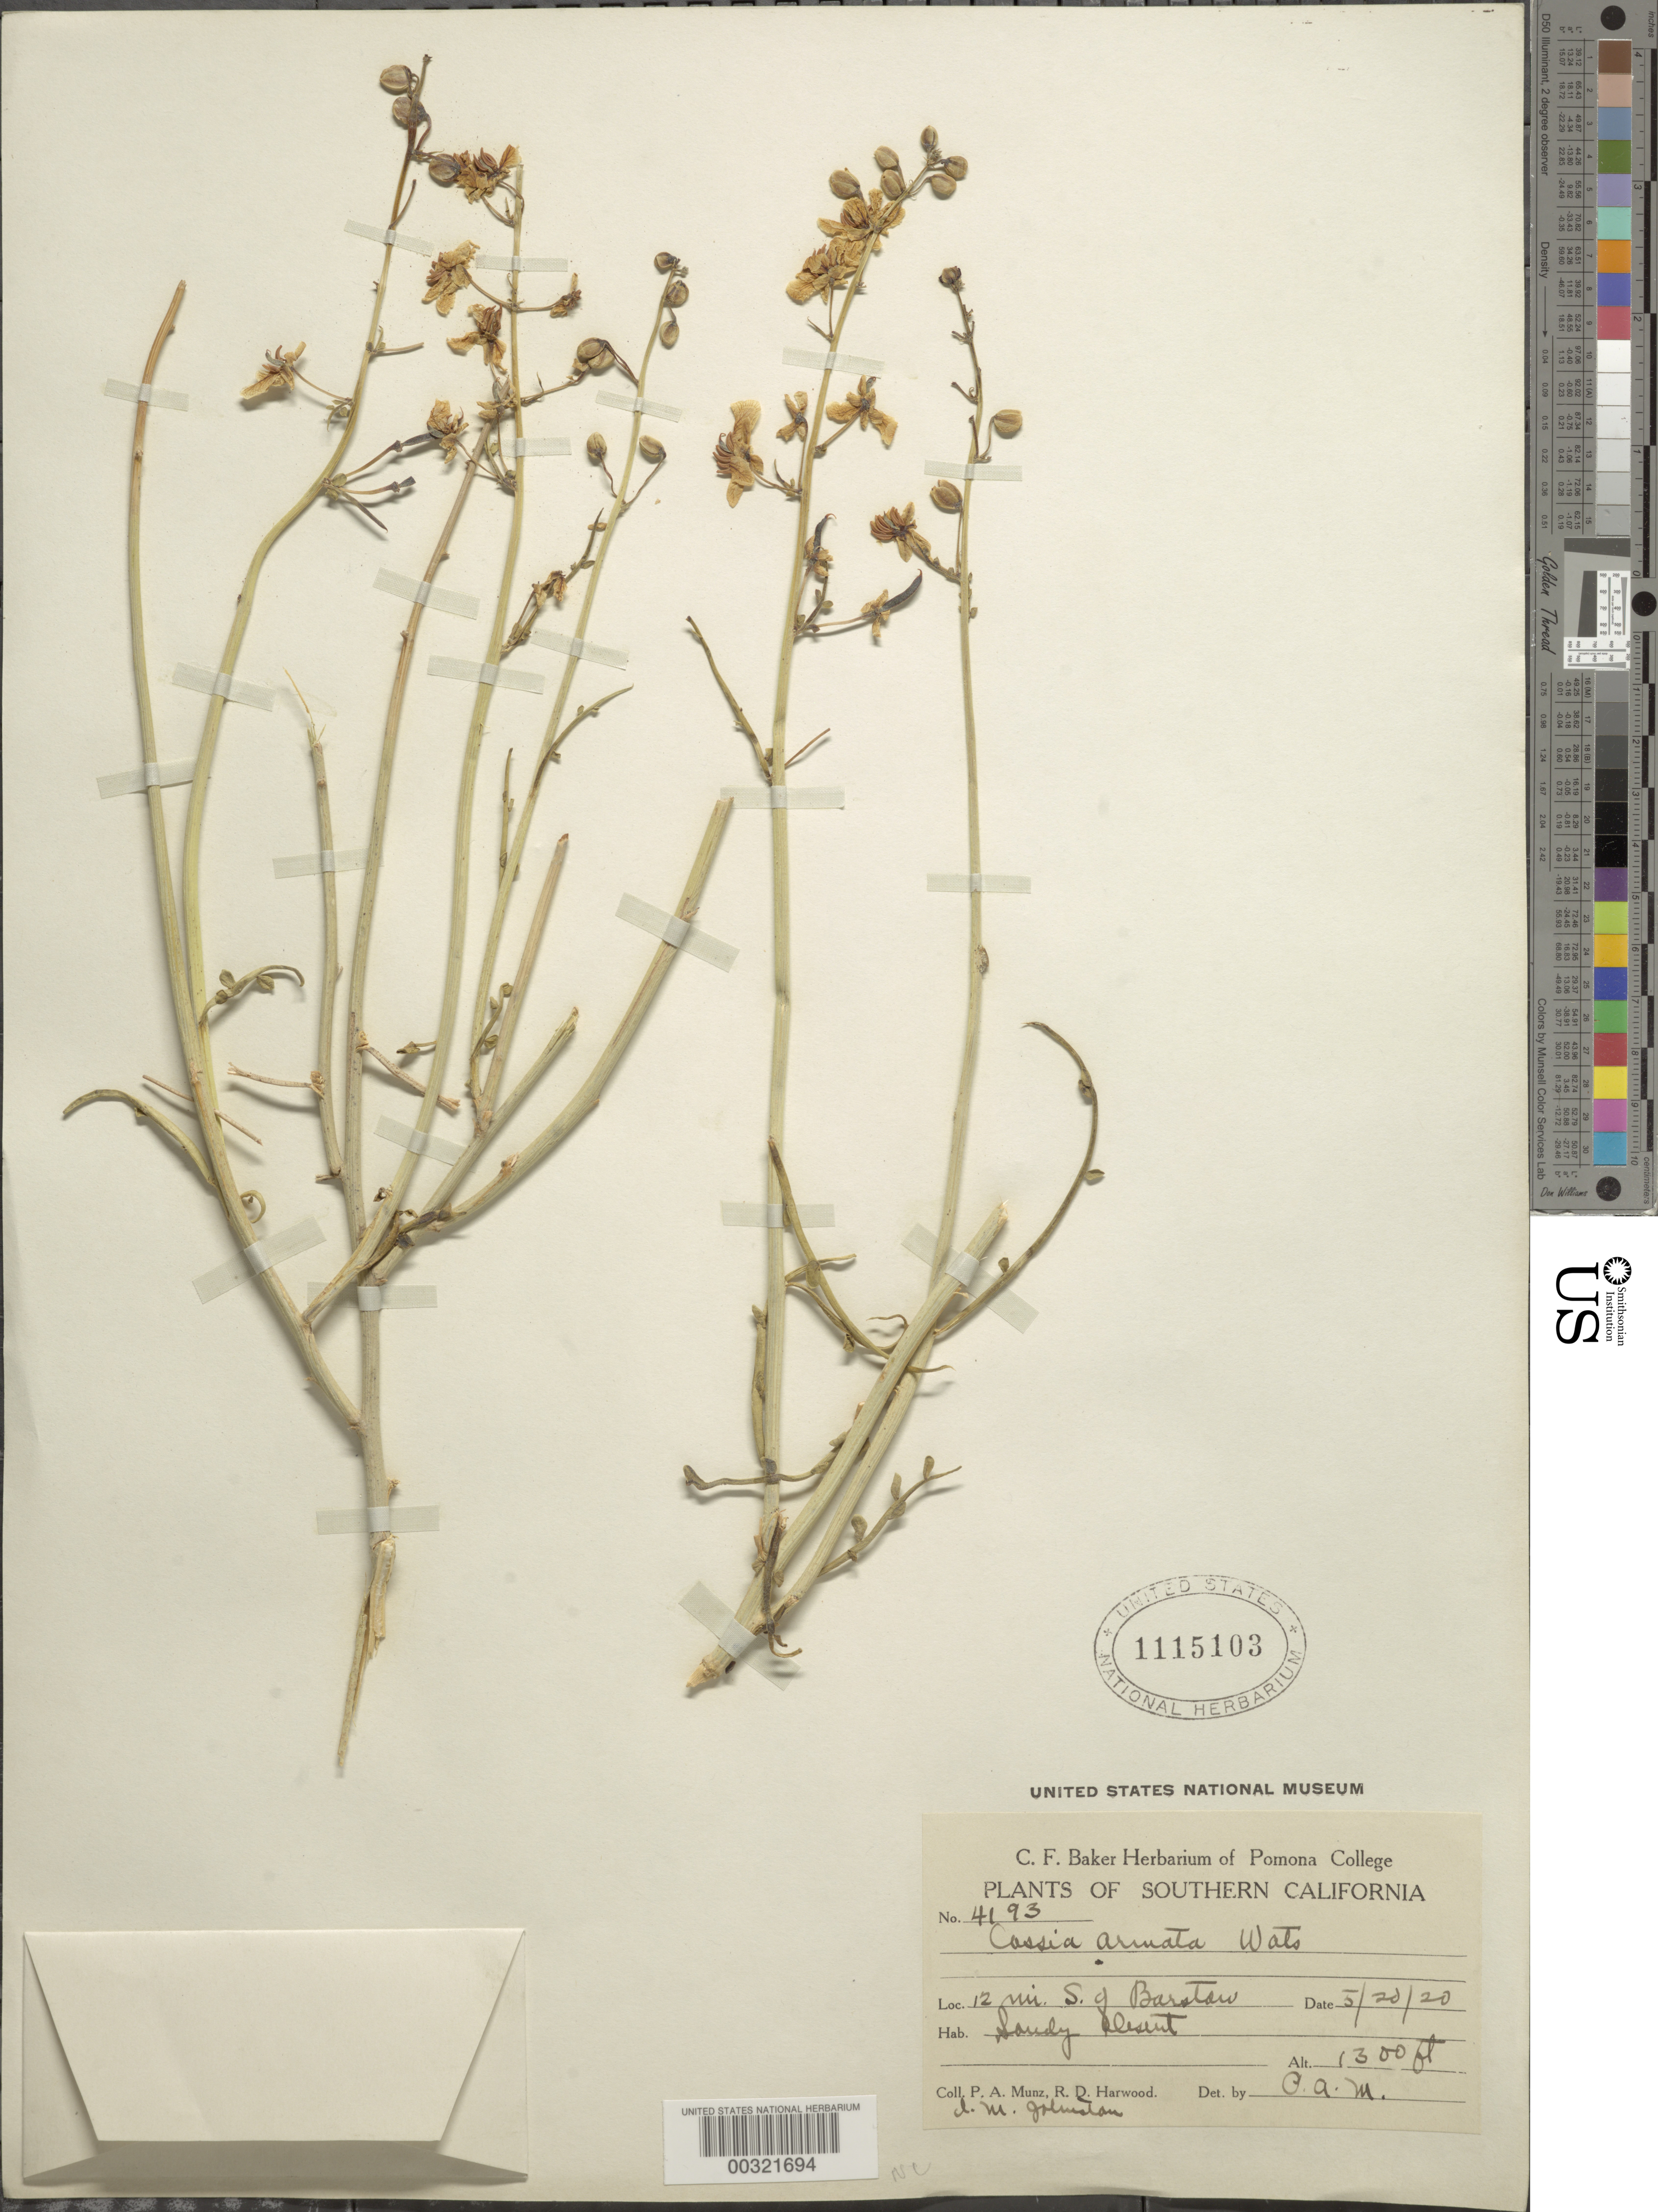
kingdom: Plantae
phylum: Tracheophyta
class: Magnoliopsida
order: Fabales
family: Fabaceae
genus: Senna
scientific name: Senna armata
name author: (S. Watson) H.S. Irwin & Barneby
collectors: P. A. Munz, R. Harwood & I.M. Johnston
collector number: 4193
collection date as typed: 20 May 1920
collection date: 1920-05-20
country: United States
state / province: California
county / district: San Bernardino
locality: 12 mi s of barstow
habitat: Sandy desert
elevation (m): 396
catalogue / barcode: US 1115103